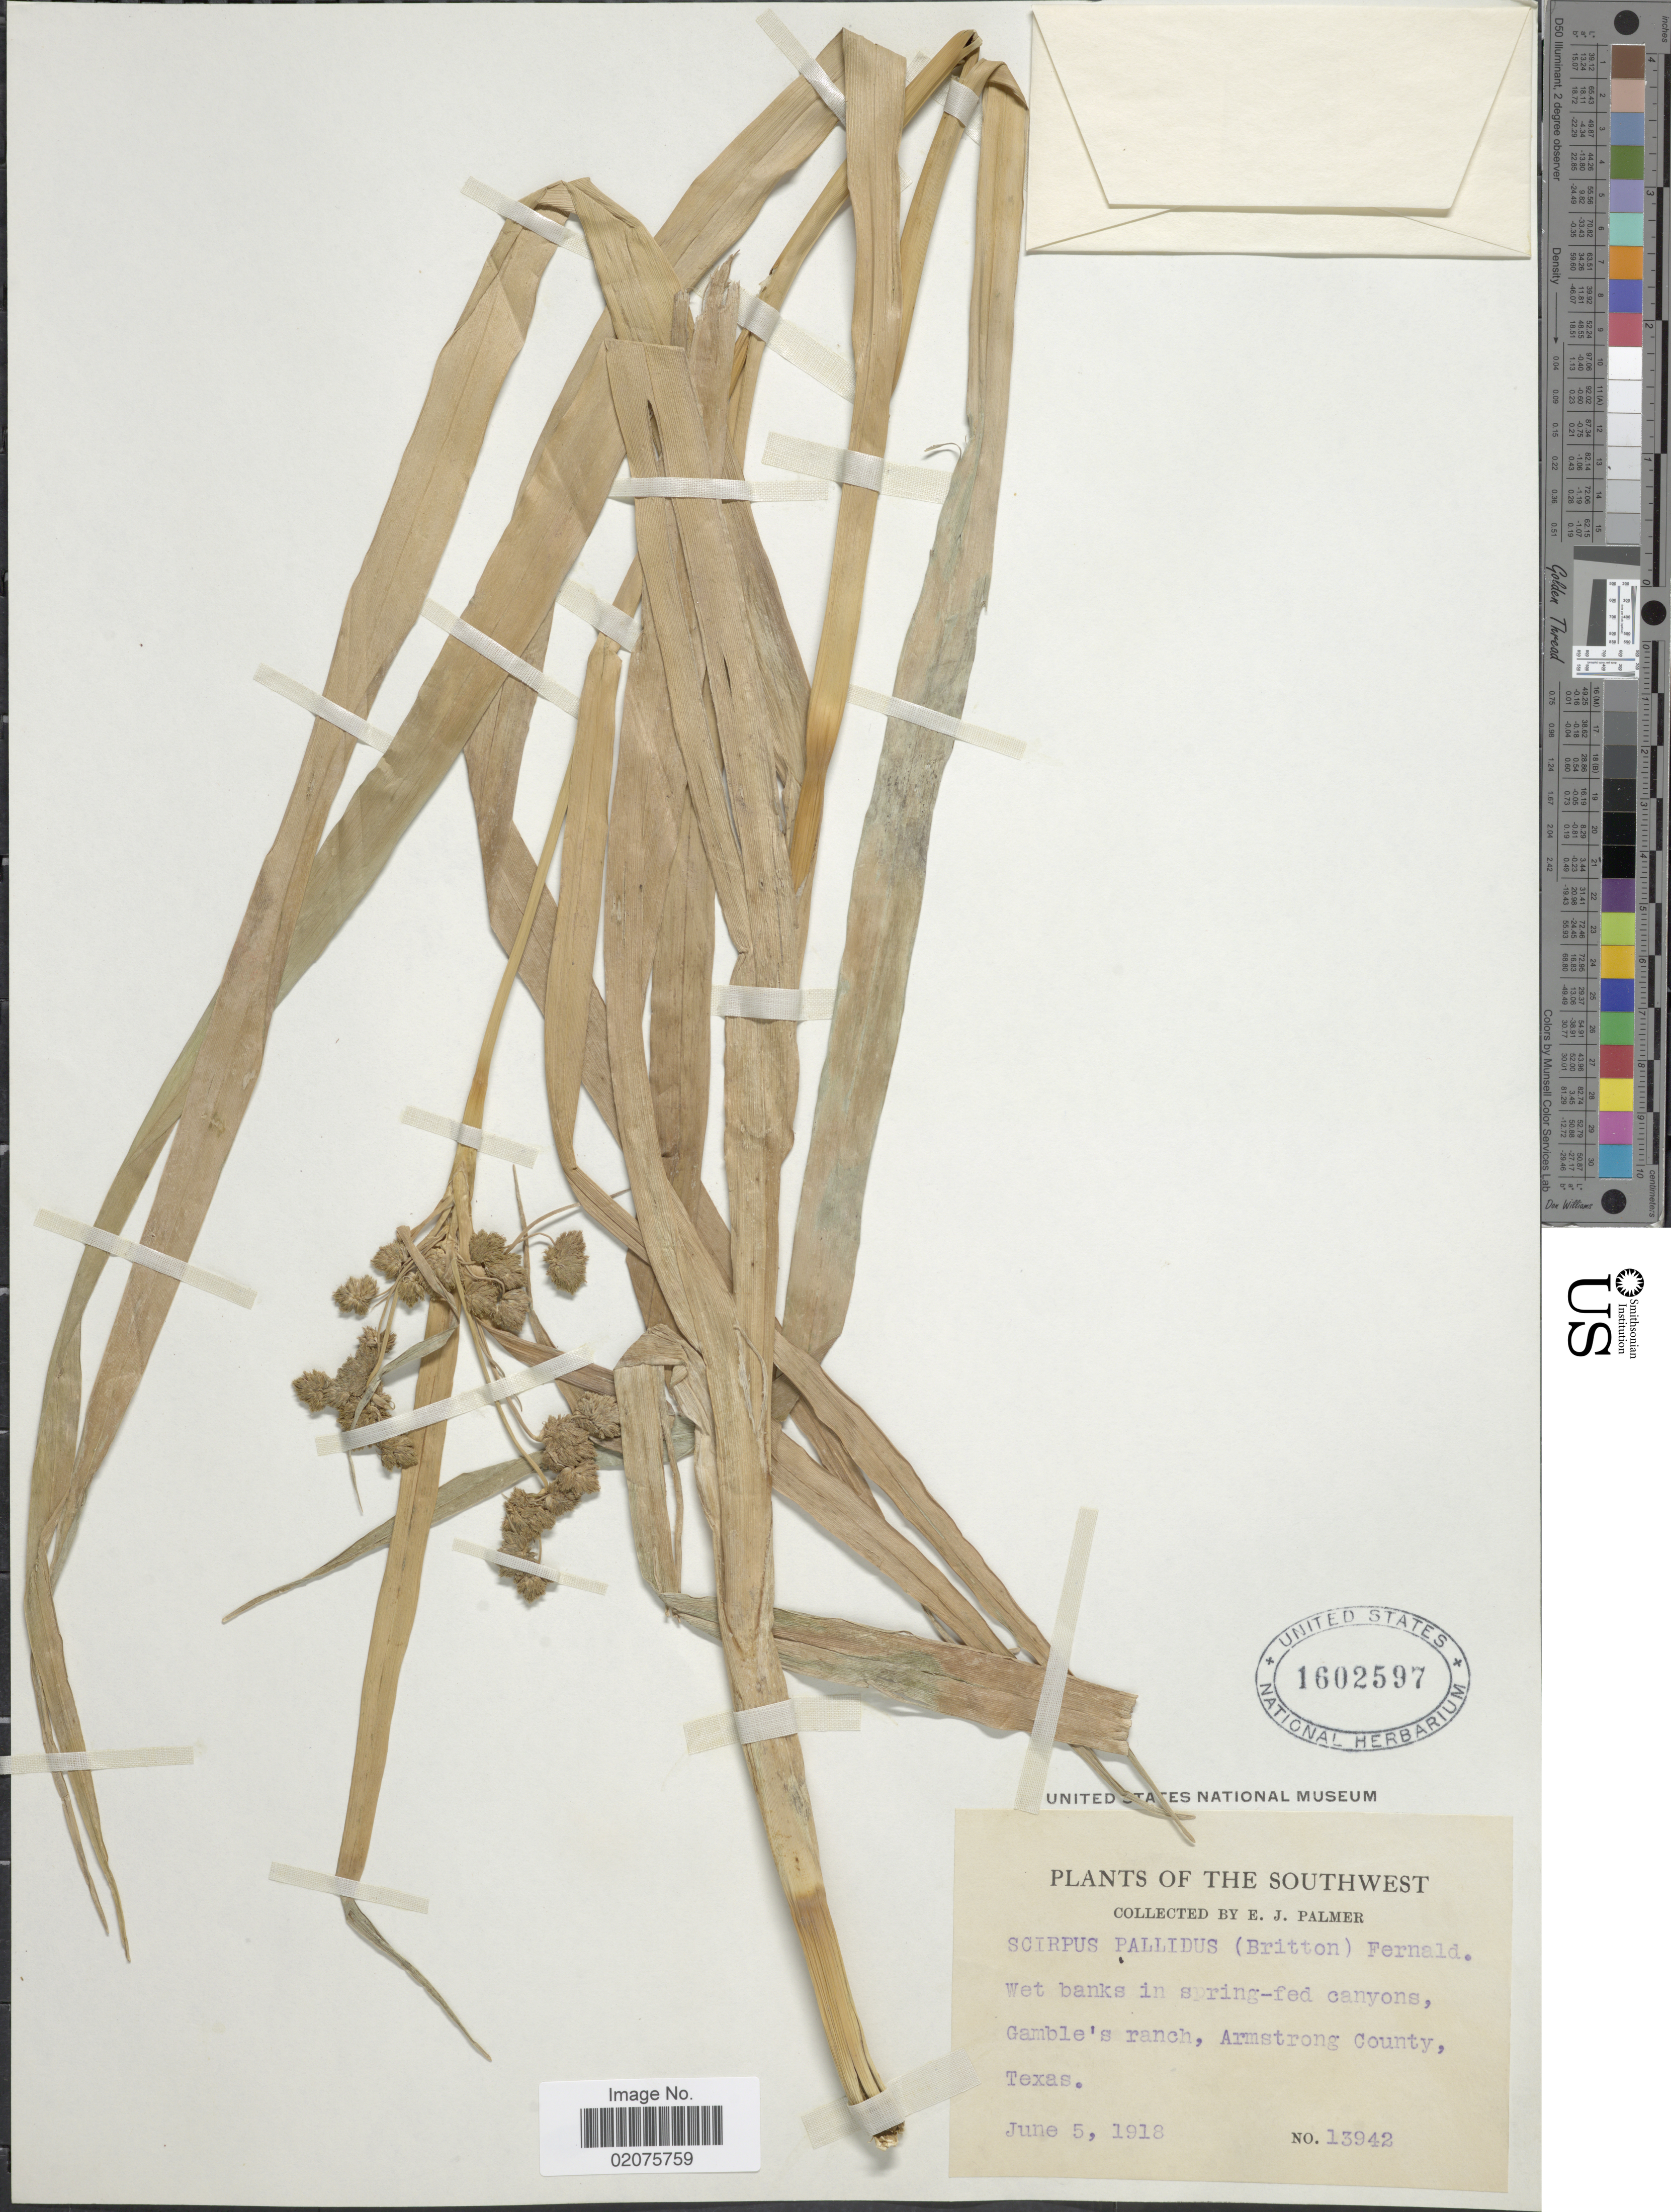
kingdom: Plantae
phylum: Tracheophyta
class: Liliopsida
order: Poales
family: Cyperaceae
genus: Scirpus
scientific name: Scirpus pallidus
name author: (Britton) Fernald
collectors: E. J. Palmer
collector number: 13942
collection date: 1918-06-05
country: United States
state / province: Texas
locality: Southwest. Wet banks in spring-fed canyons, Gamble's ranch, Armstrong County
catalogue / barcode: US 1602597